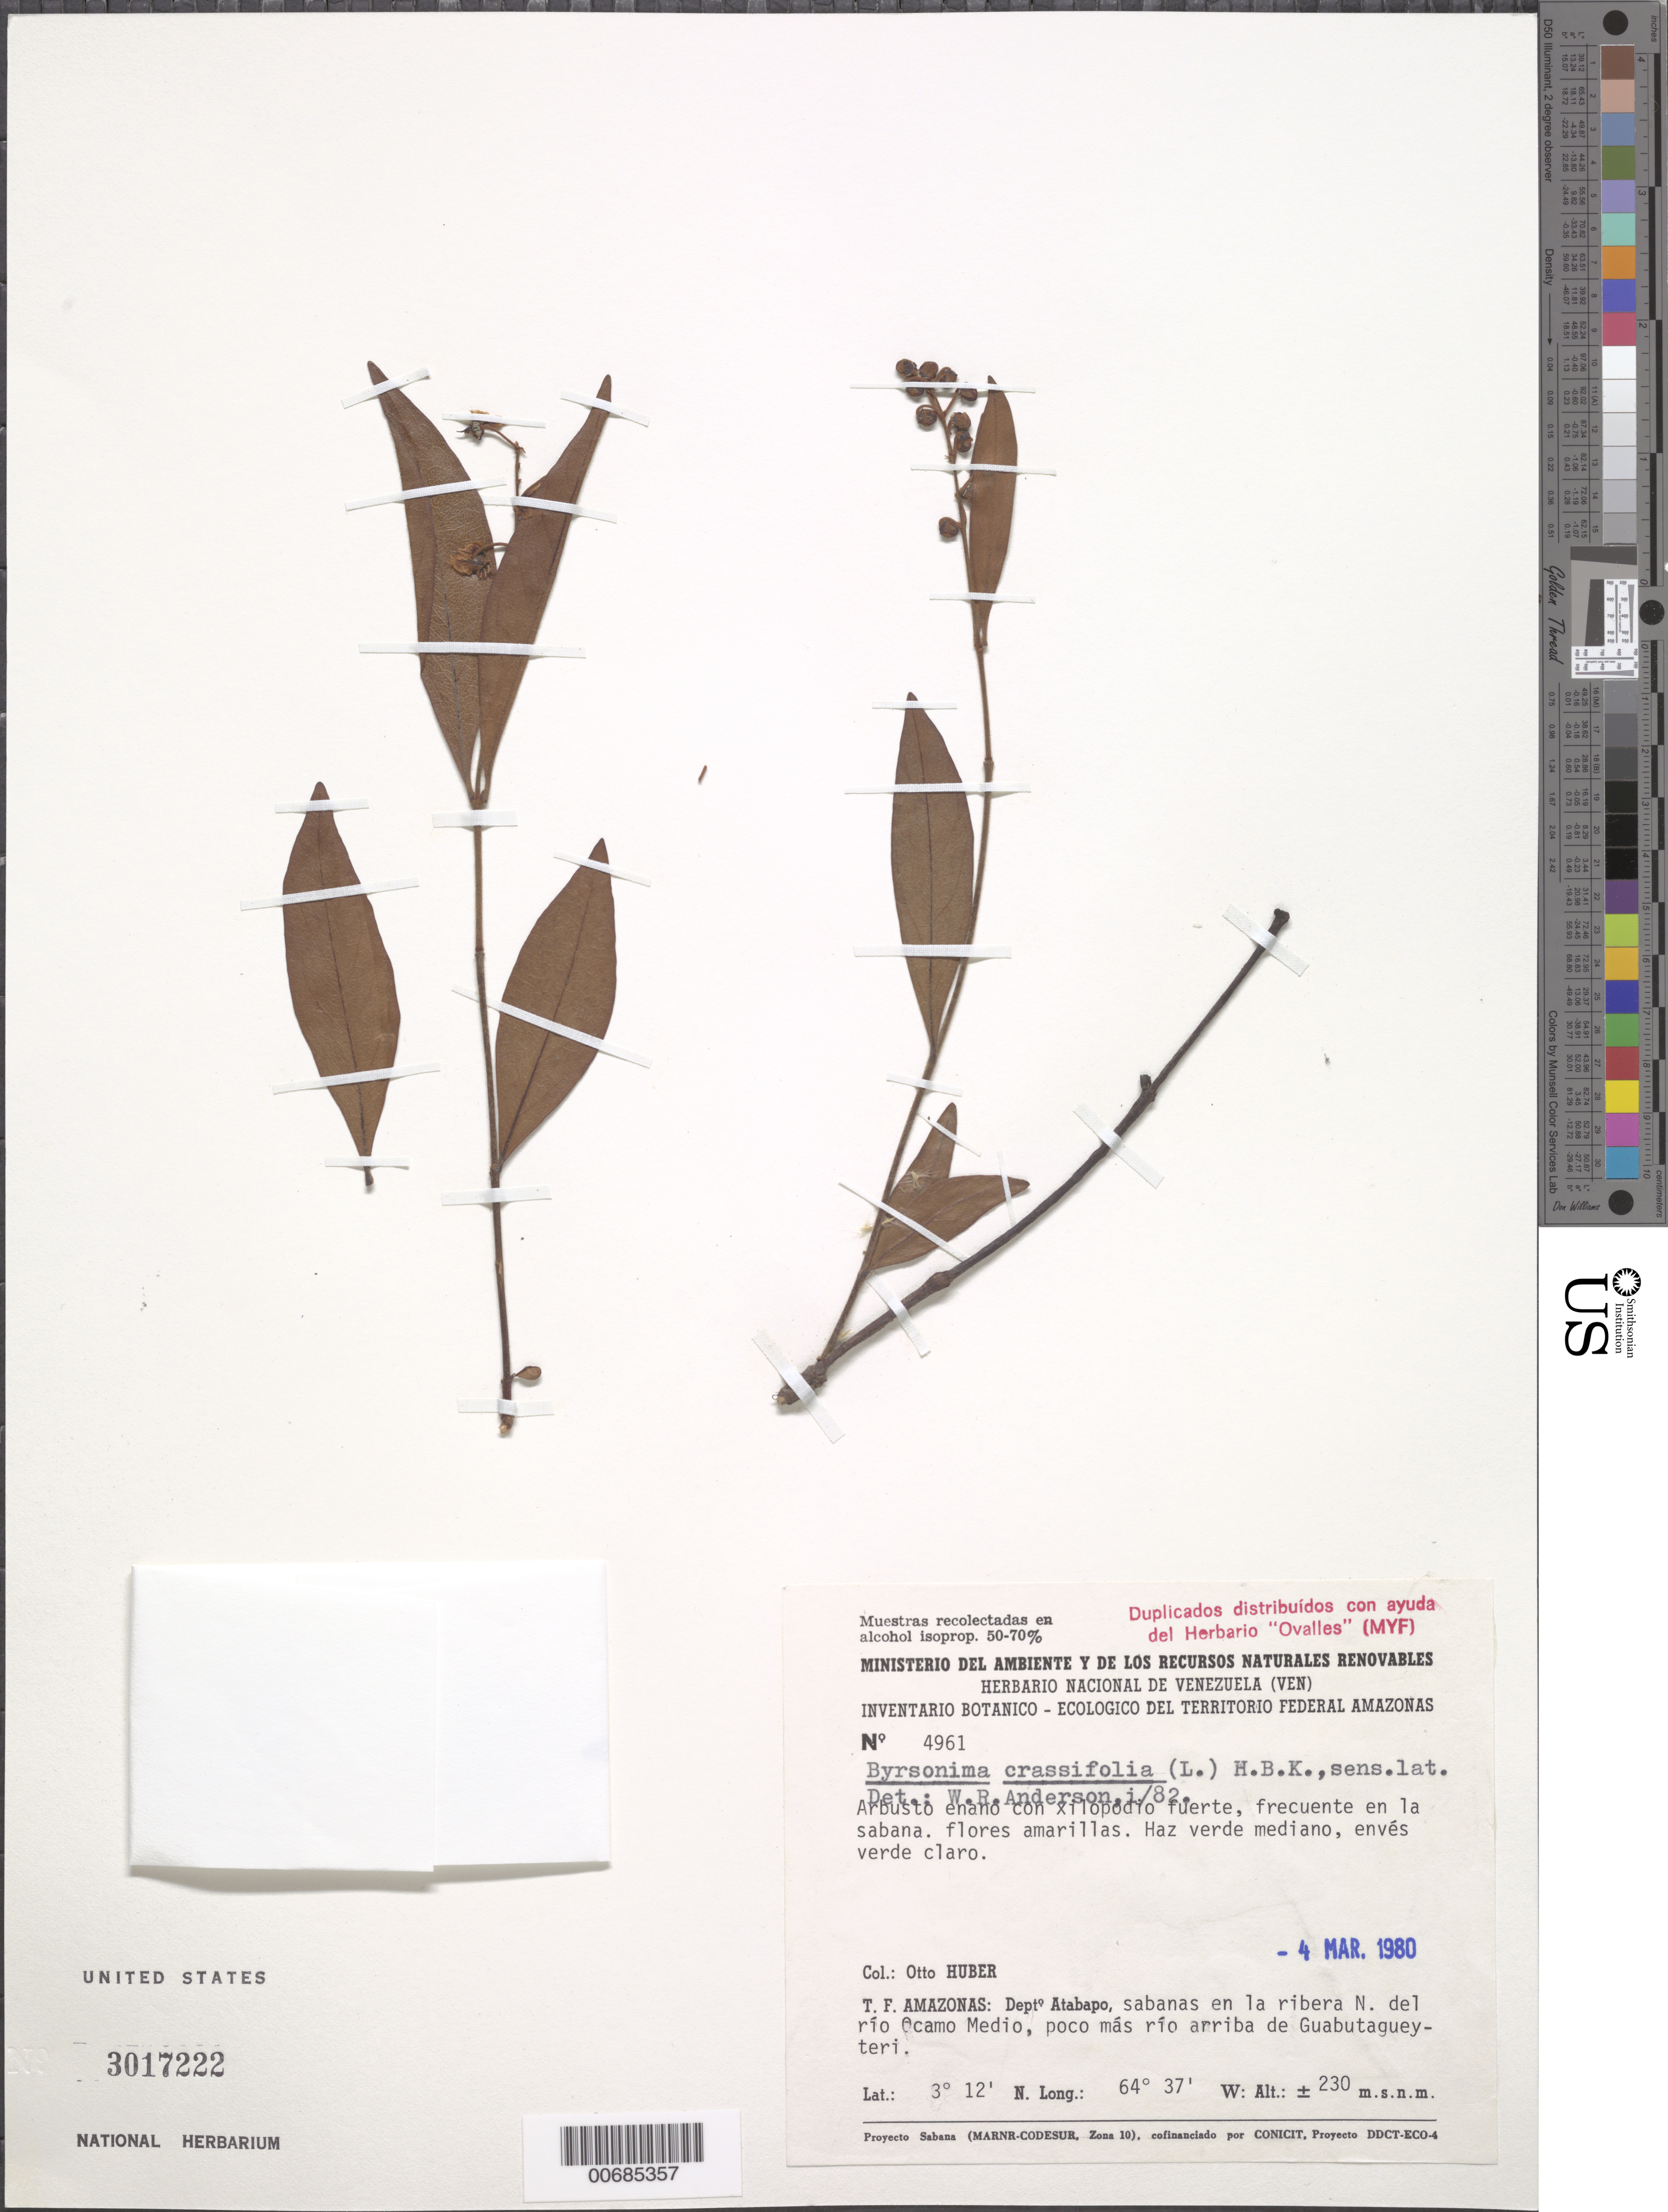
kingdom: Plantae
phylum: Tracheophyta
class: Magnoliopsida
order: Malpighiales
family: Malpighiaceae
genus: Byrsonima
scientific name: Byrsonima crassifolia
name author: (L.) Kunth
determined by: Anderson, W. R., (MICH), University of Michigan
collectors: O. Huber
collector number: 4961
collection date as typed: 4-Mar-80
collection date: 1980-03-04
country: Venezuela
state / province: Amazonas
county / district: Atabapo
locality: Guabutagueyteri, N of Cerro Mahedi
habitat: Savanna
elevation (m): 230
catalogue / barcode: US 3017222